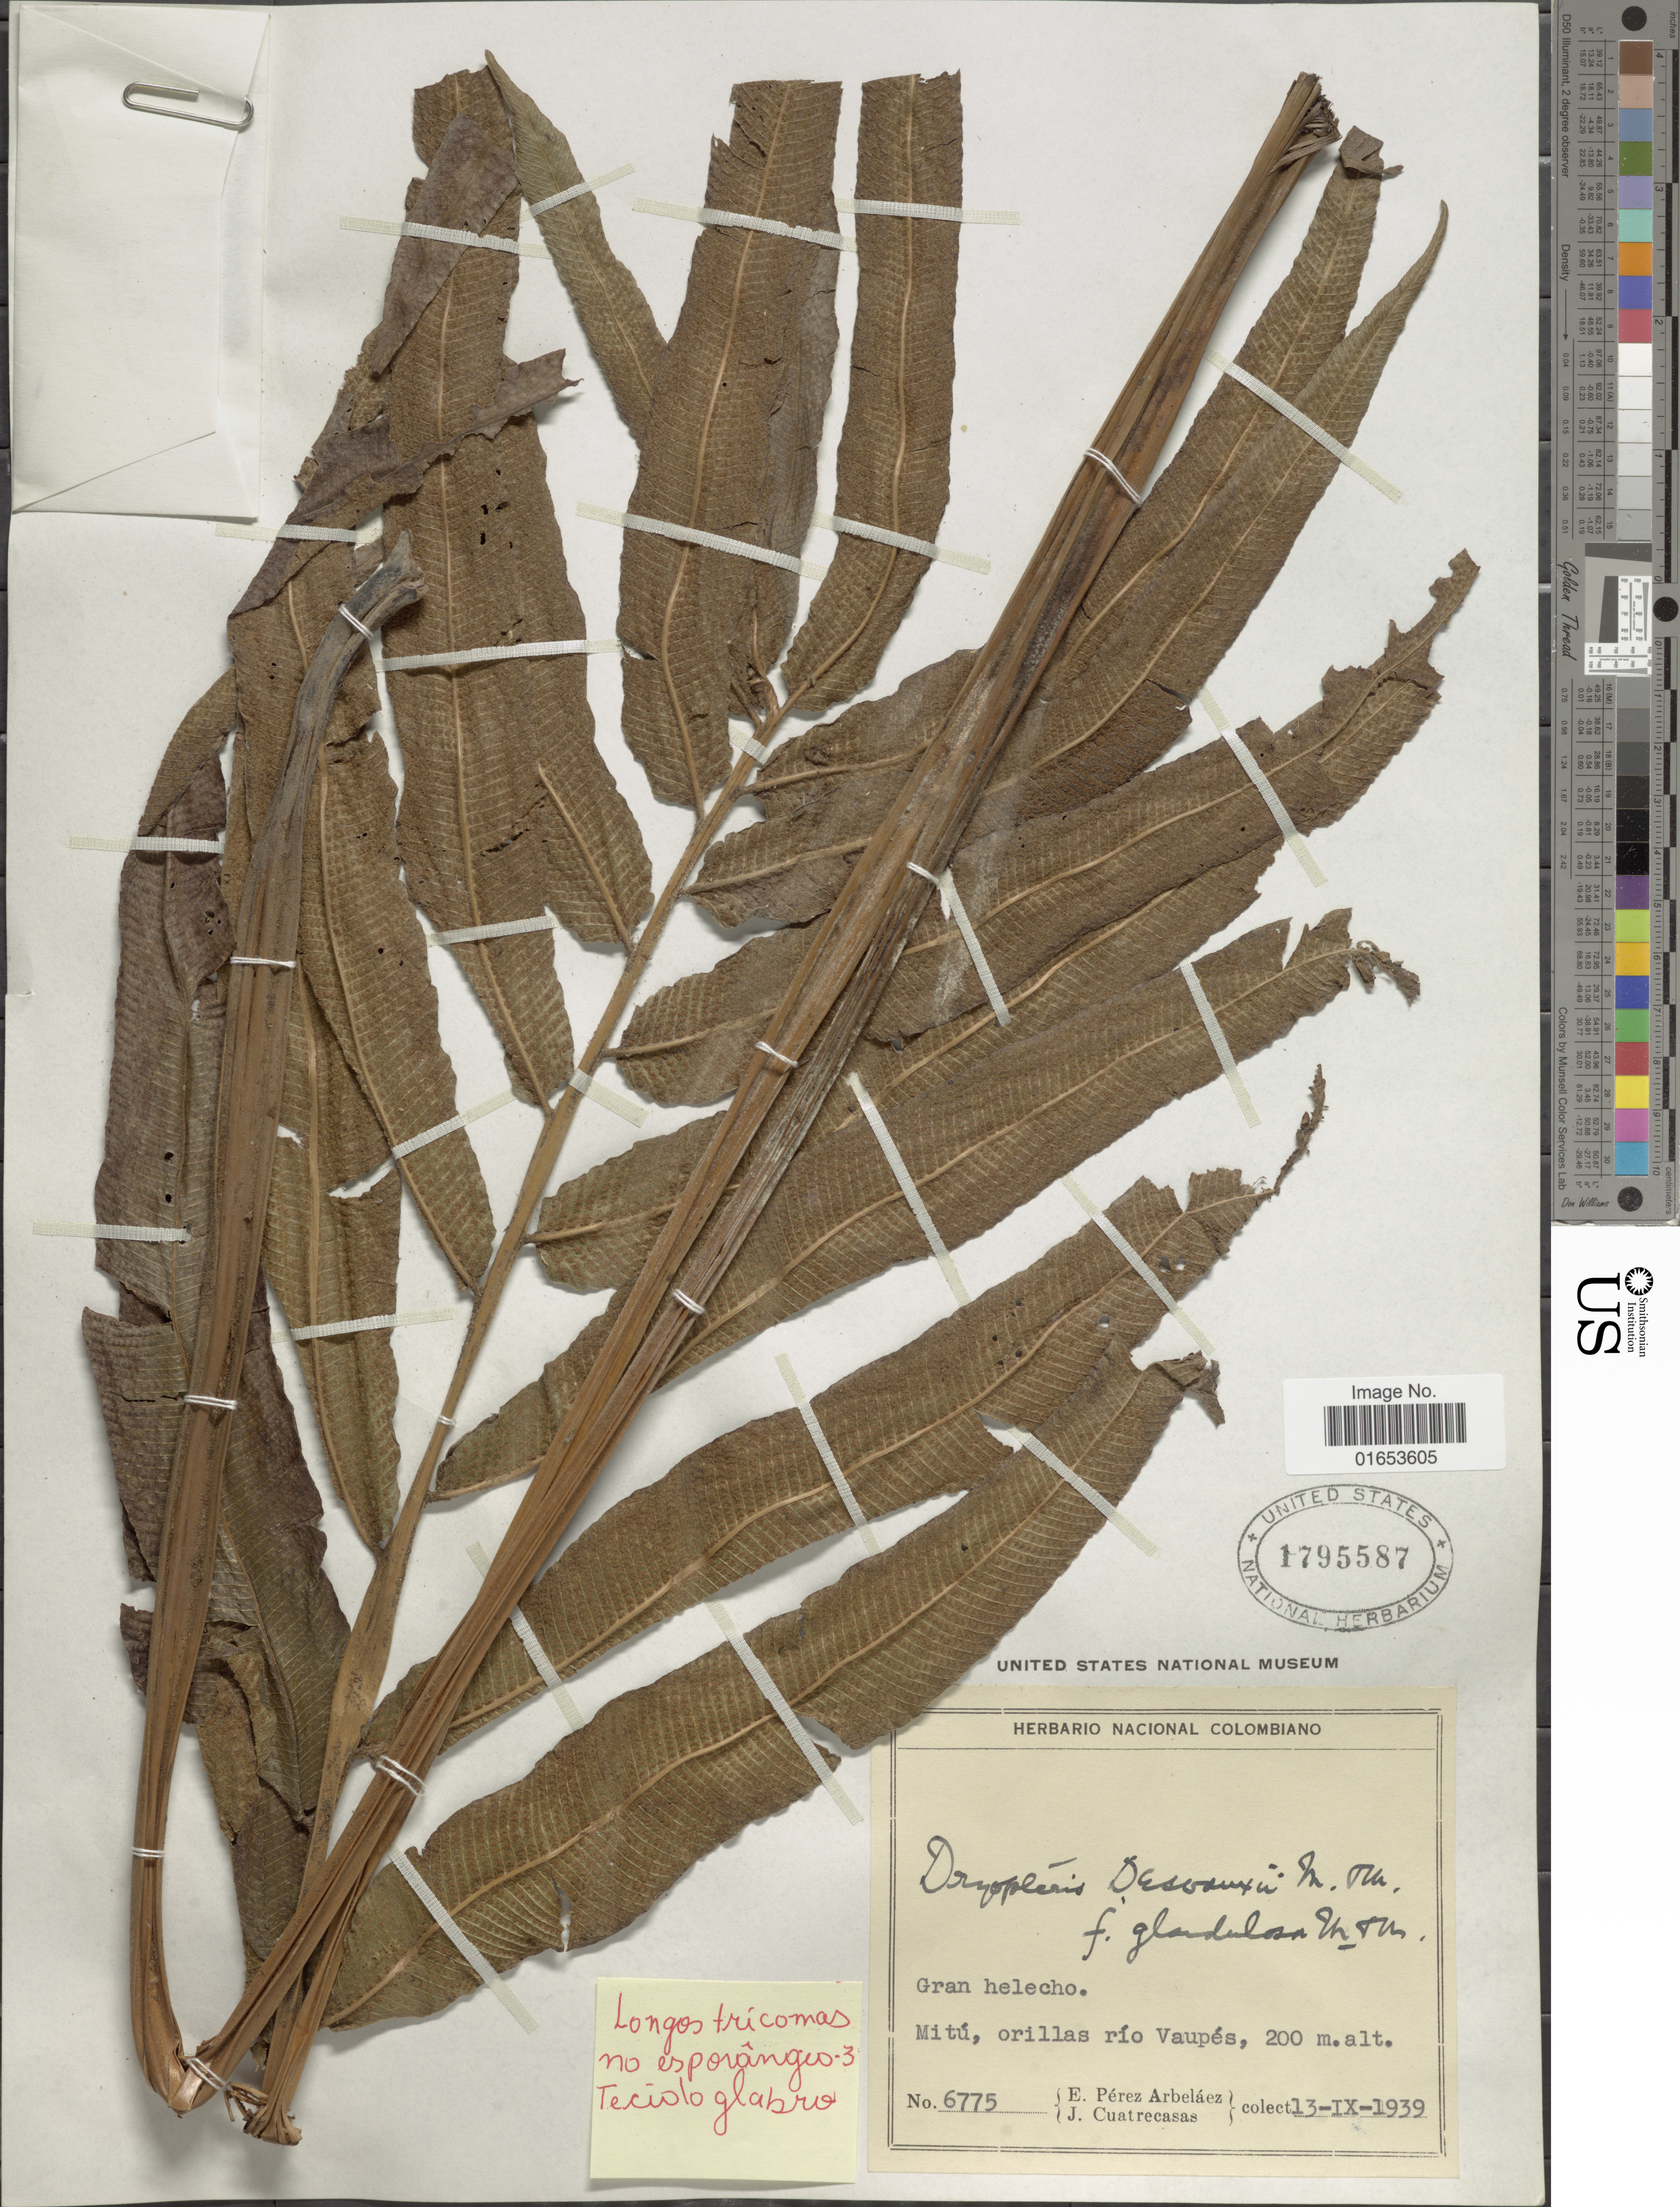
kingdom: Plantae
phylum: Tracheophyta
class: Polypodiopsida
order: Polypodiales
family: Thelypteridaceae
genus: Meniscium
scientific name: Meniscium longifolium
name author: Fée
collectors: E. Pérez Arbeláez & J. Cuatrecasas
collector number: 6775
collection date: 1939-09-13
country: Colombia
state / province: Vaupés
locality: Mitú, orillas río Vaupés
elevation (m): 200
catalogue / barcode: US 1795587